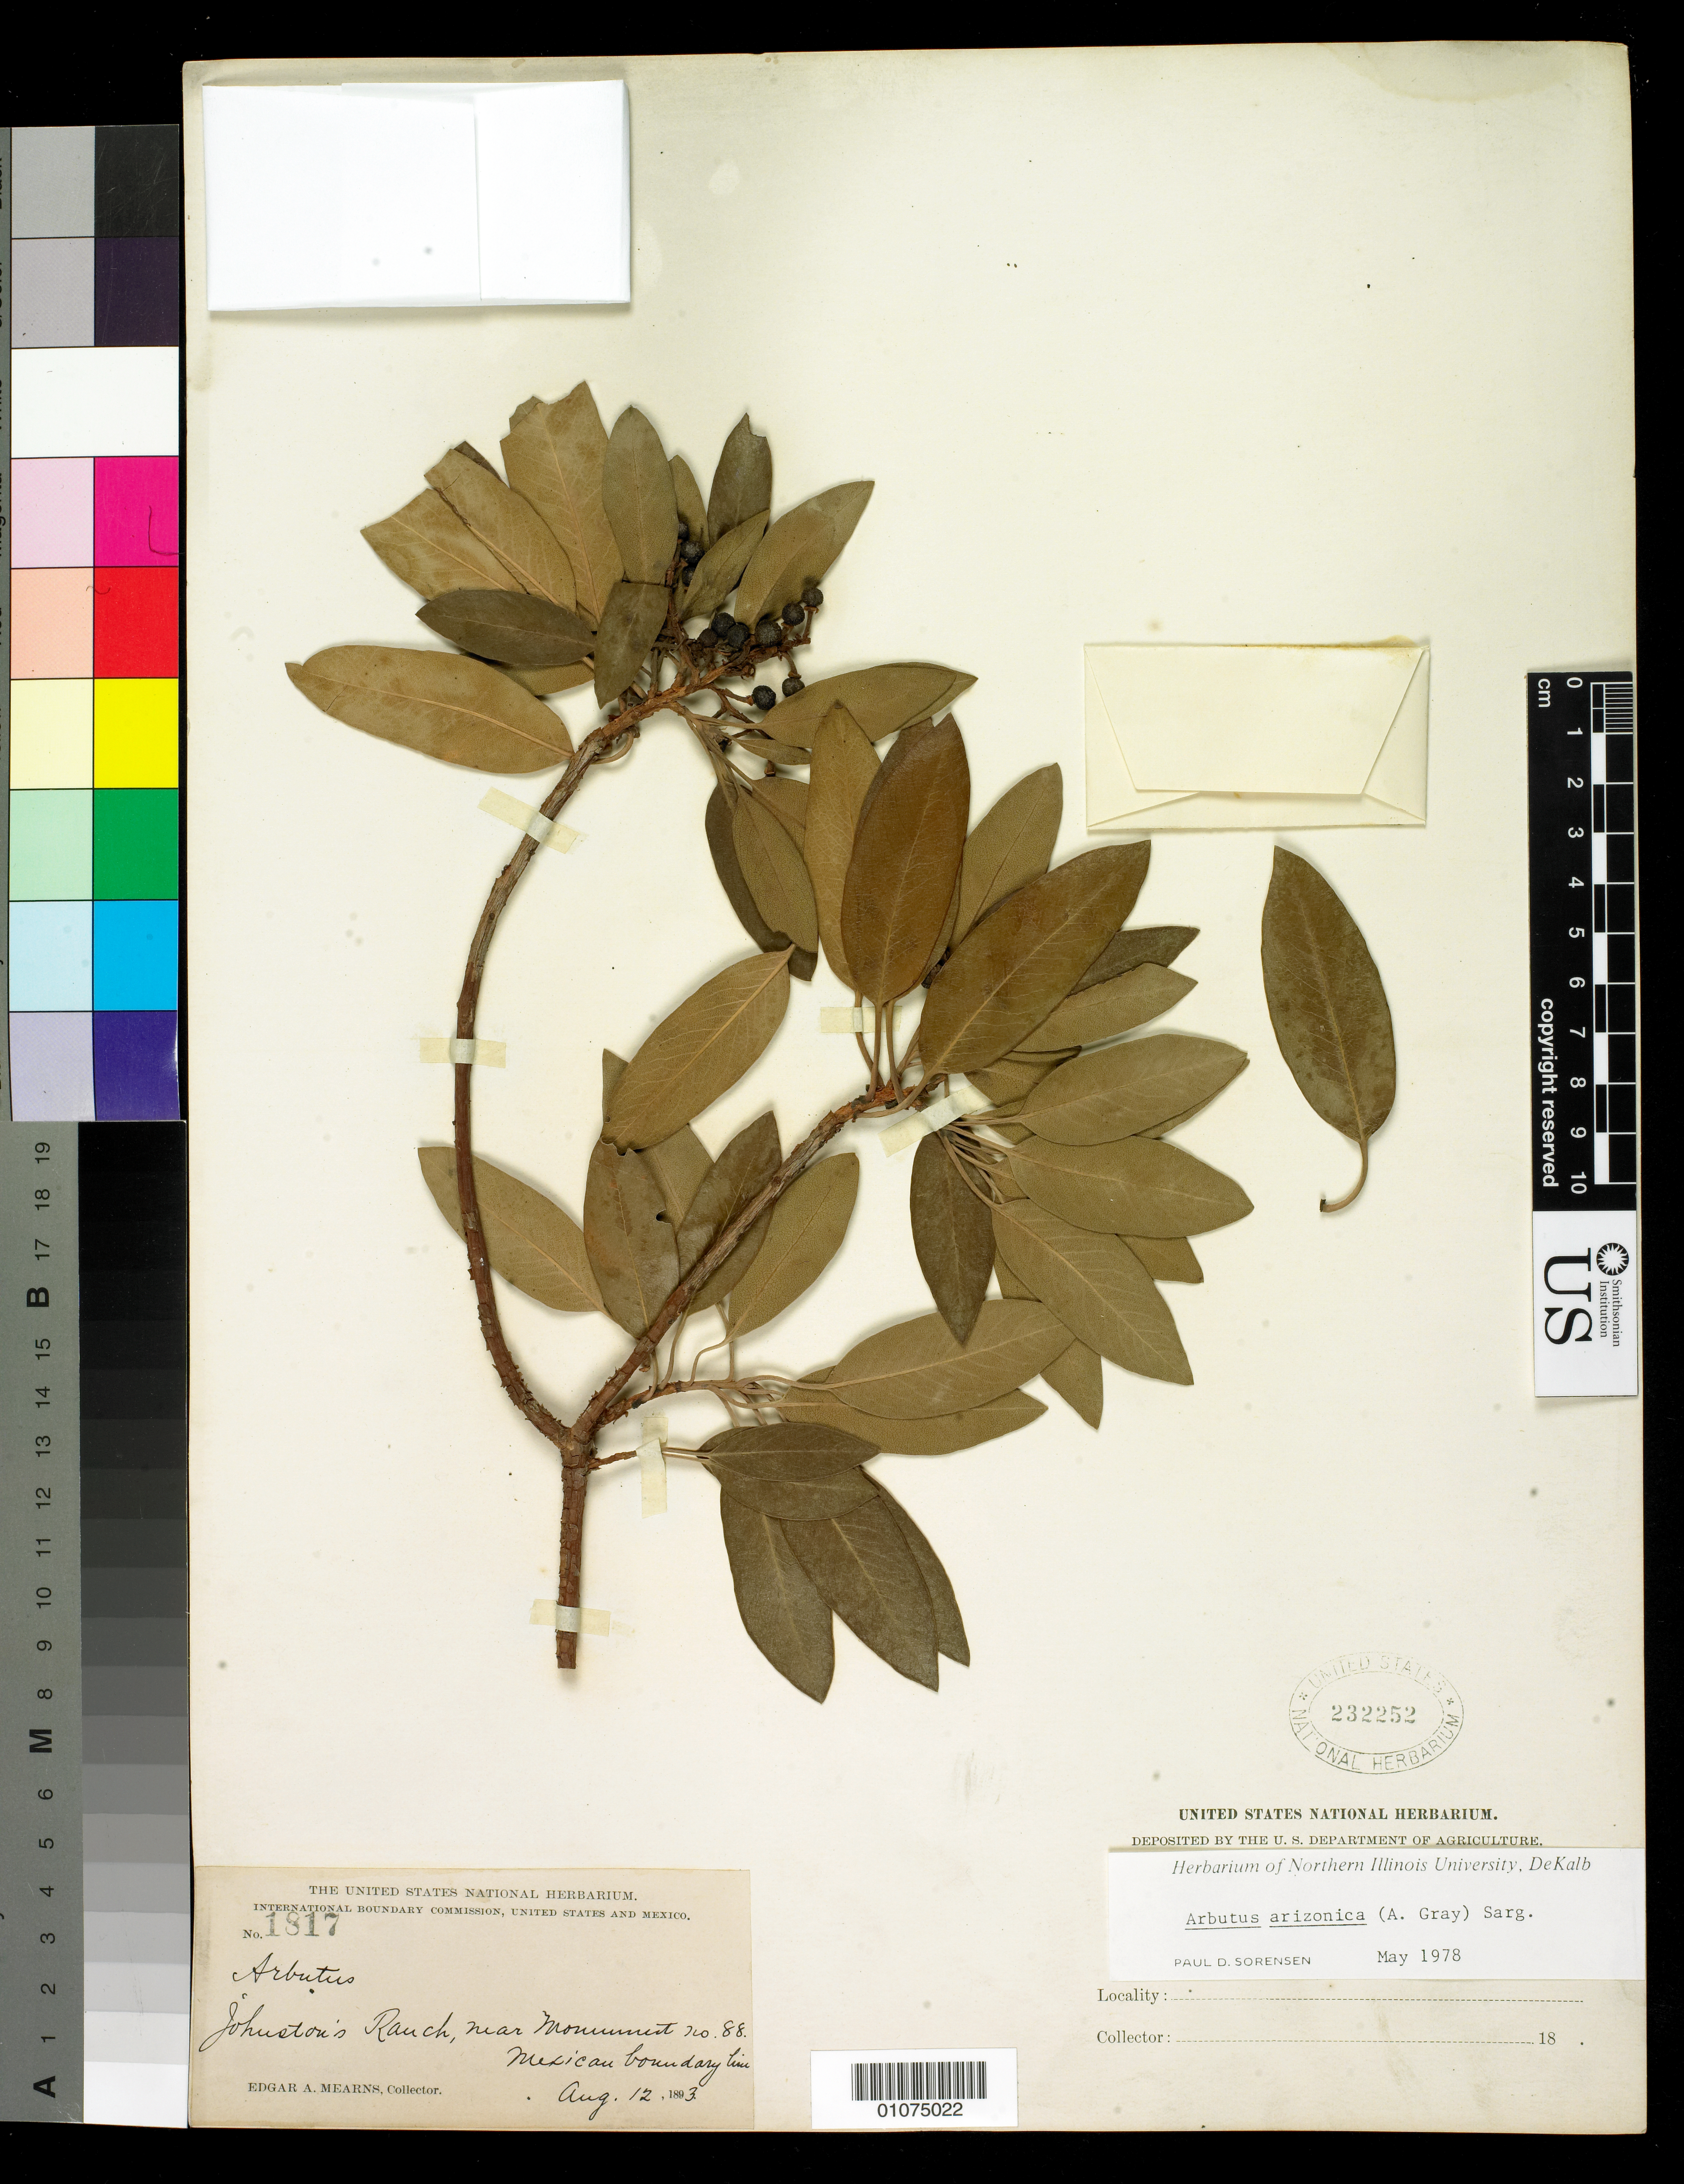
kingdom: Plantae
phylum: Tracheophyta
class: Magnoliopsida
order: Ericales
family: Ericaceae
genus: Arbutus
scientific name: Arbutus arizonica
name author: (A. Gray) Sarg.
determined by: Sorensen, P.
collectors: E. A. Mearns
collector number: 1817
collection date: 1893-08-12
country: United States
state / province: Arizona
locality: Johnston Ranch, near Monument # 88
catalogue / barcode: US 232252